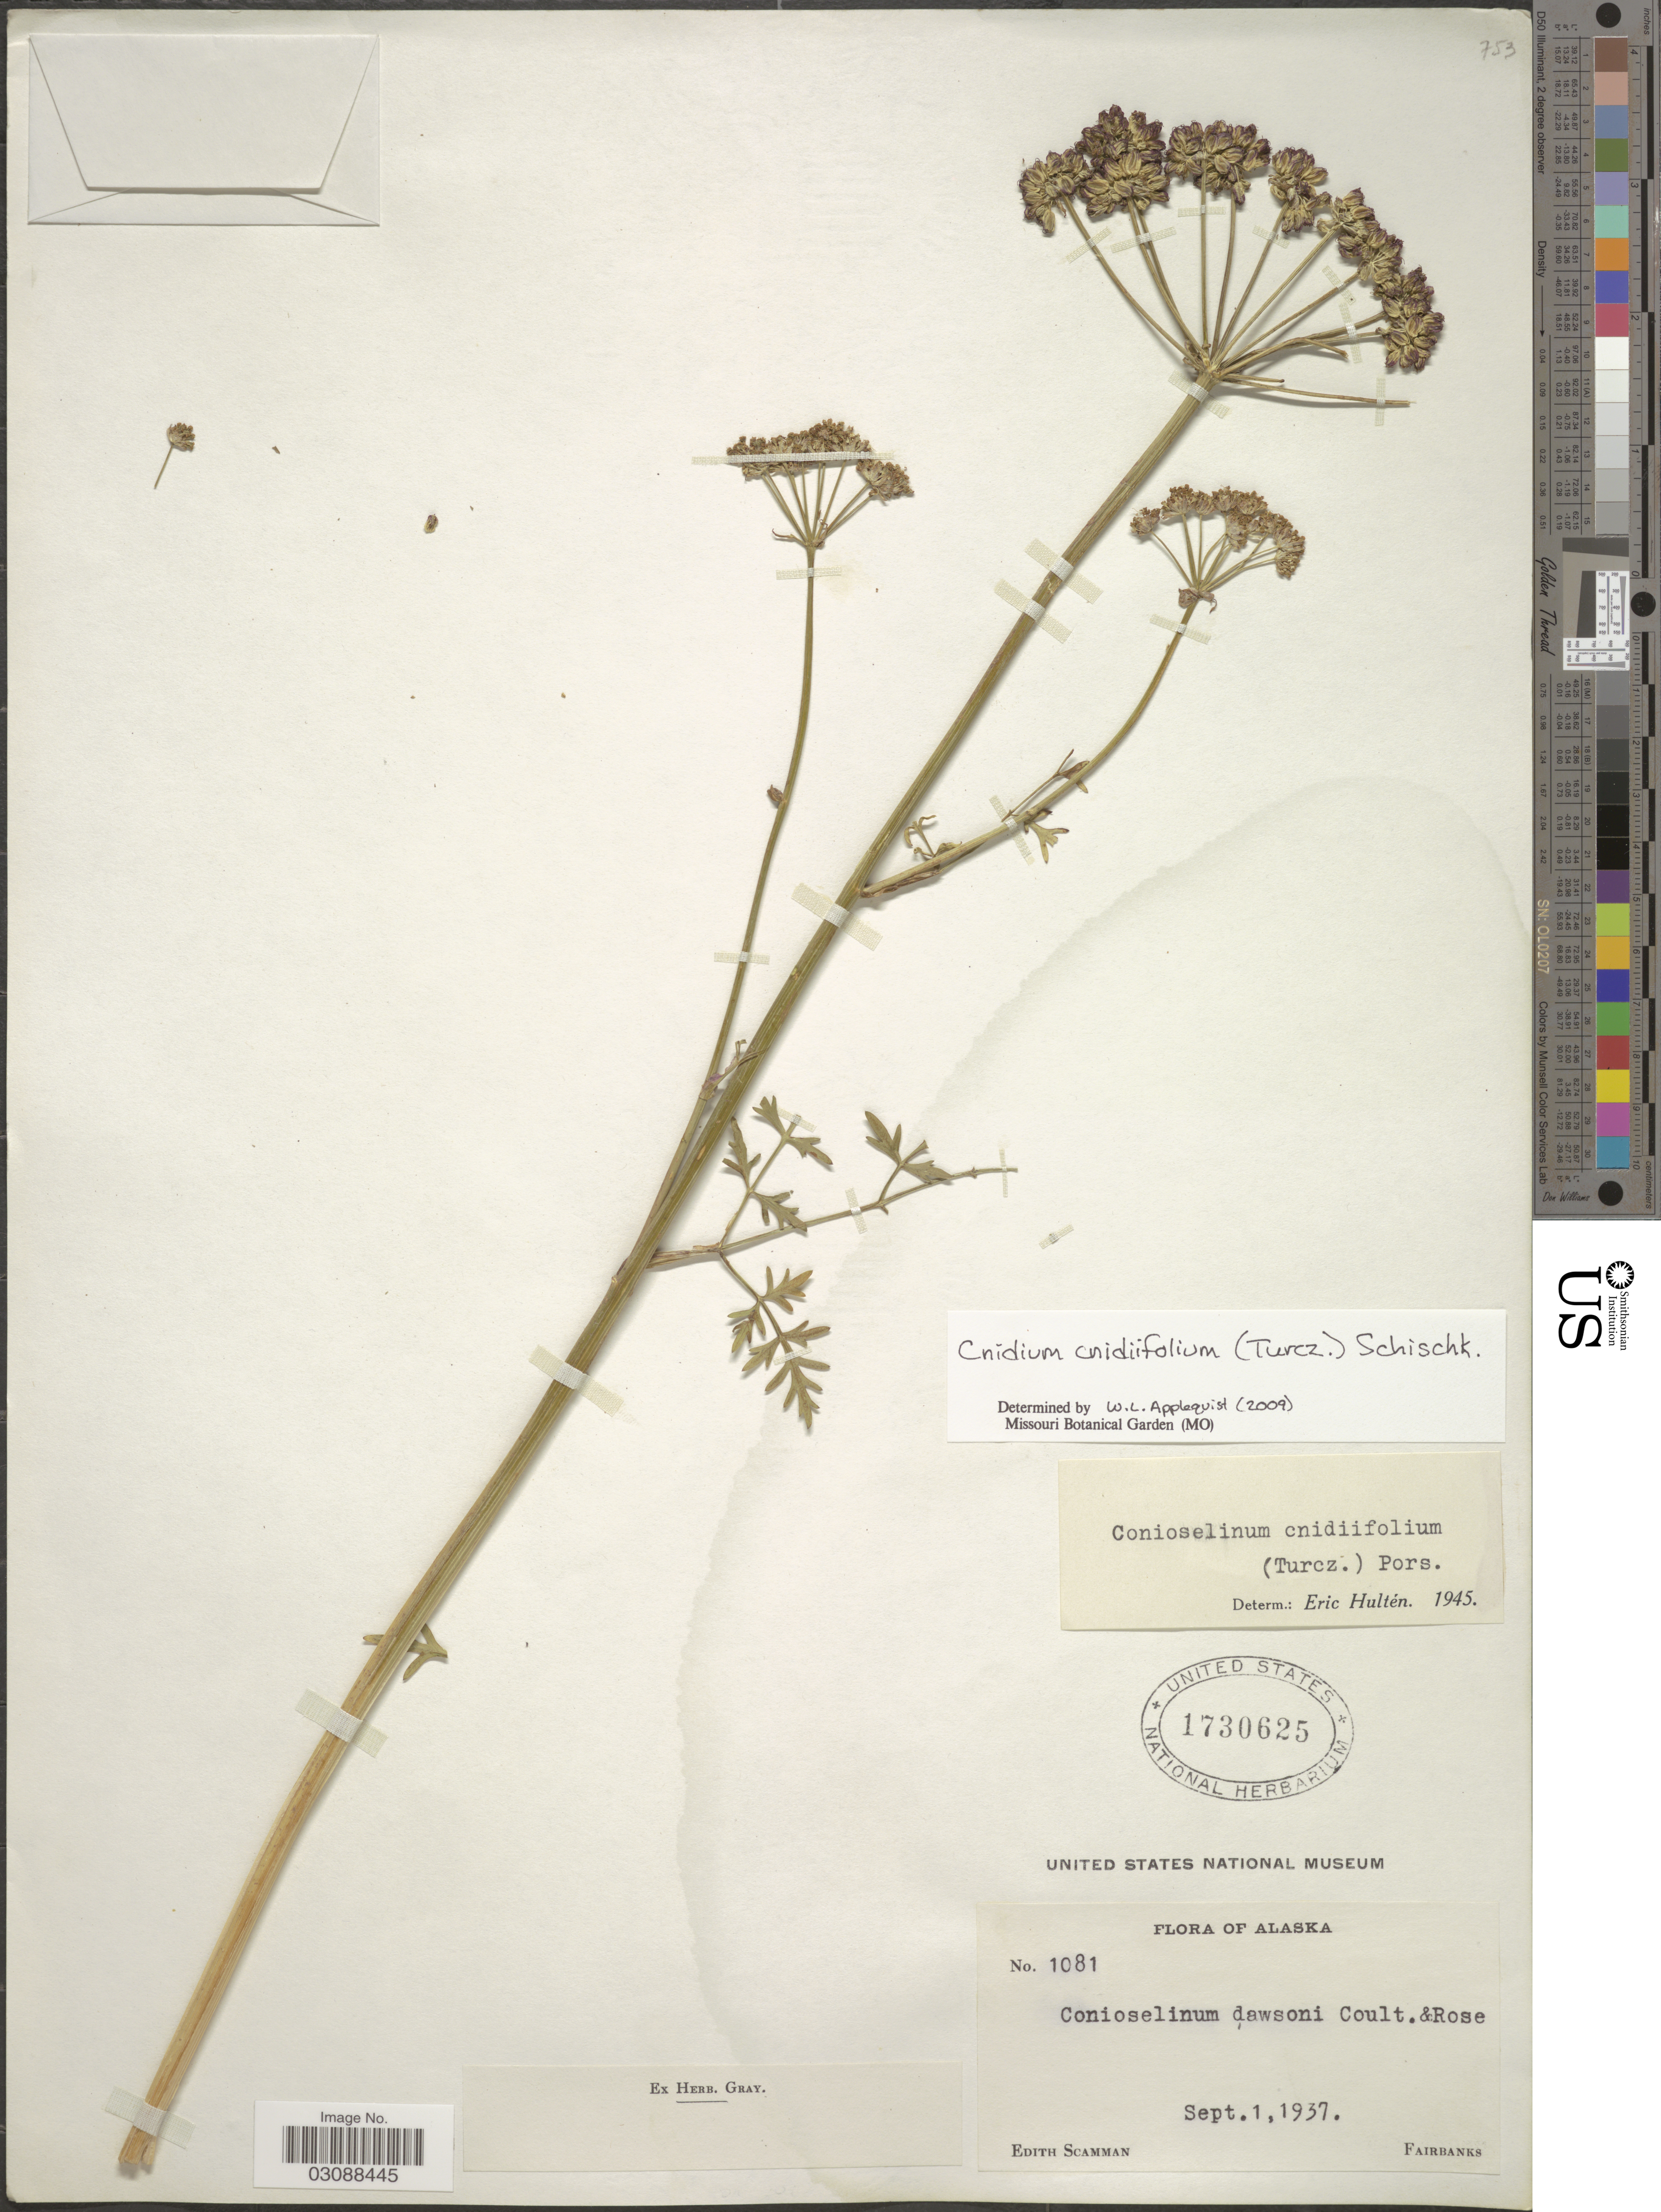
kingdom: Plantae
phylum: Tracheophyta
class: Magnoliopsida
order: Apiales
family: Apiaceae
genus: Cnidium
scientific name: Cnidium cnidiifolium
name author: (Turcz.) Schischk.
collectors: E. Scamman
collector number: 1081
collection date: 1937-09-01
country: United States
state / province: Alaska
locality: Fairbanks.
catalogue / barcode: US 1730625